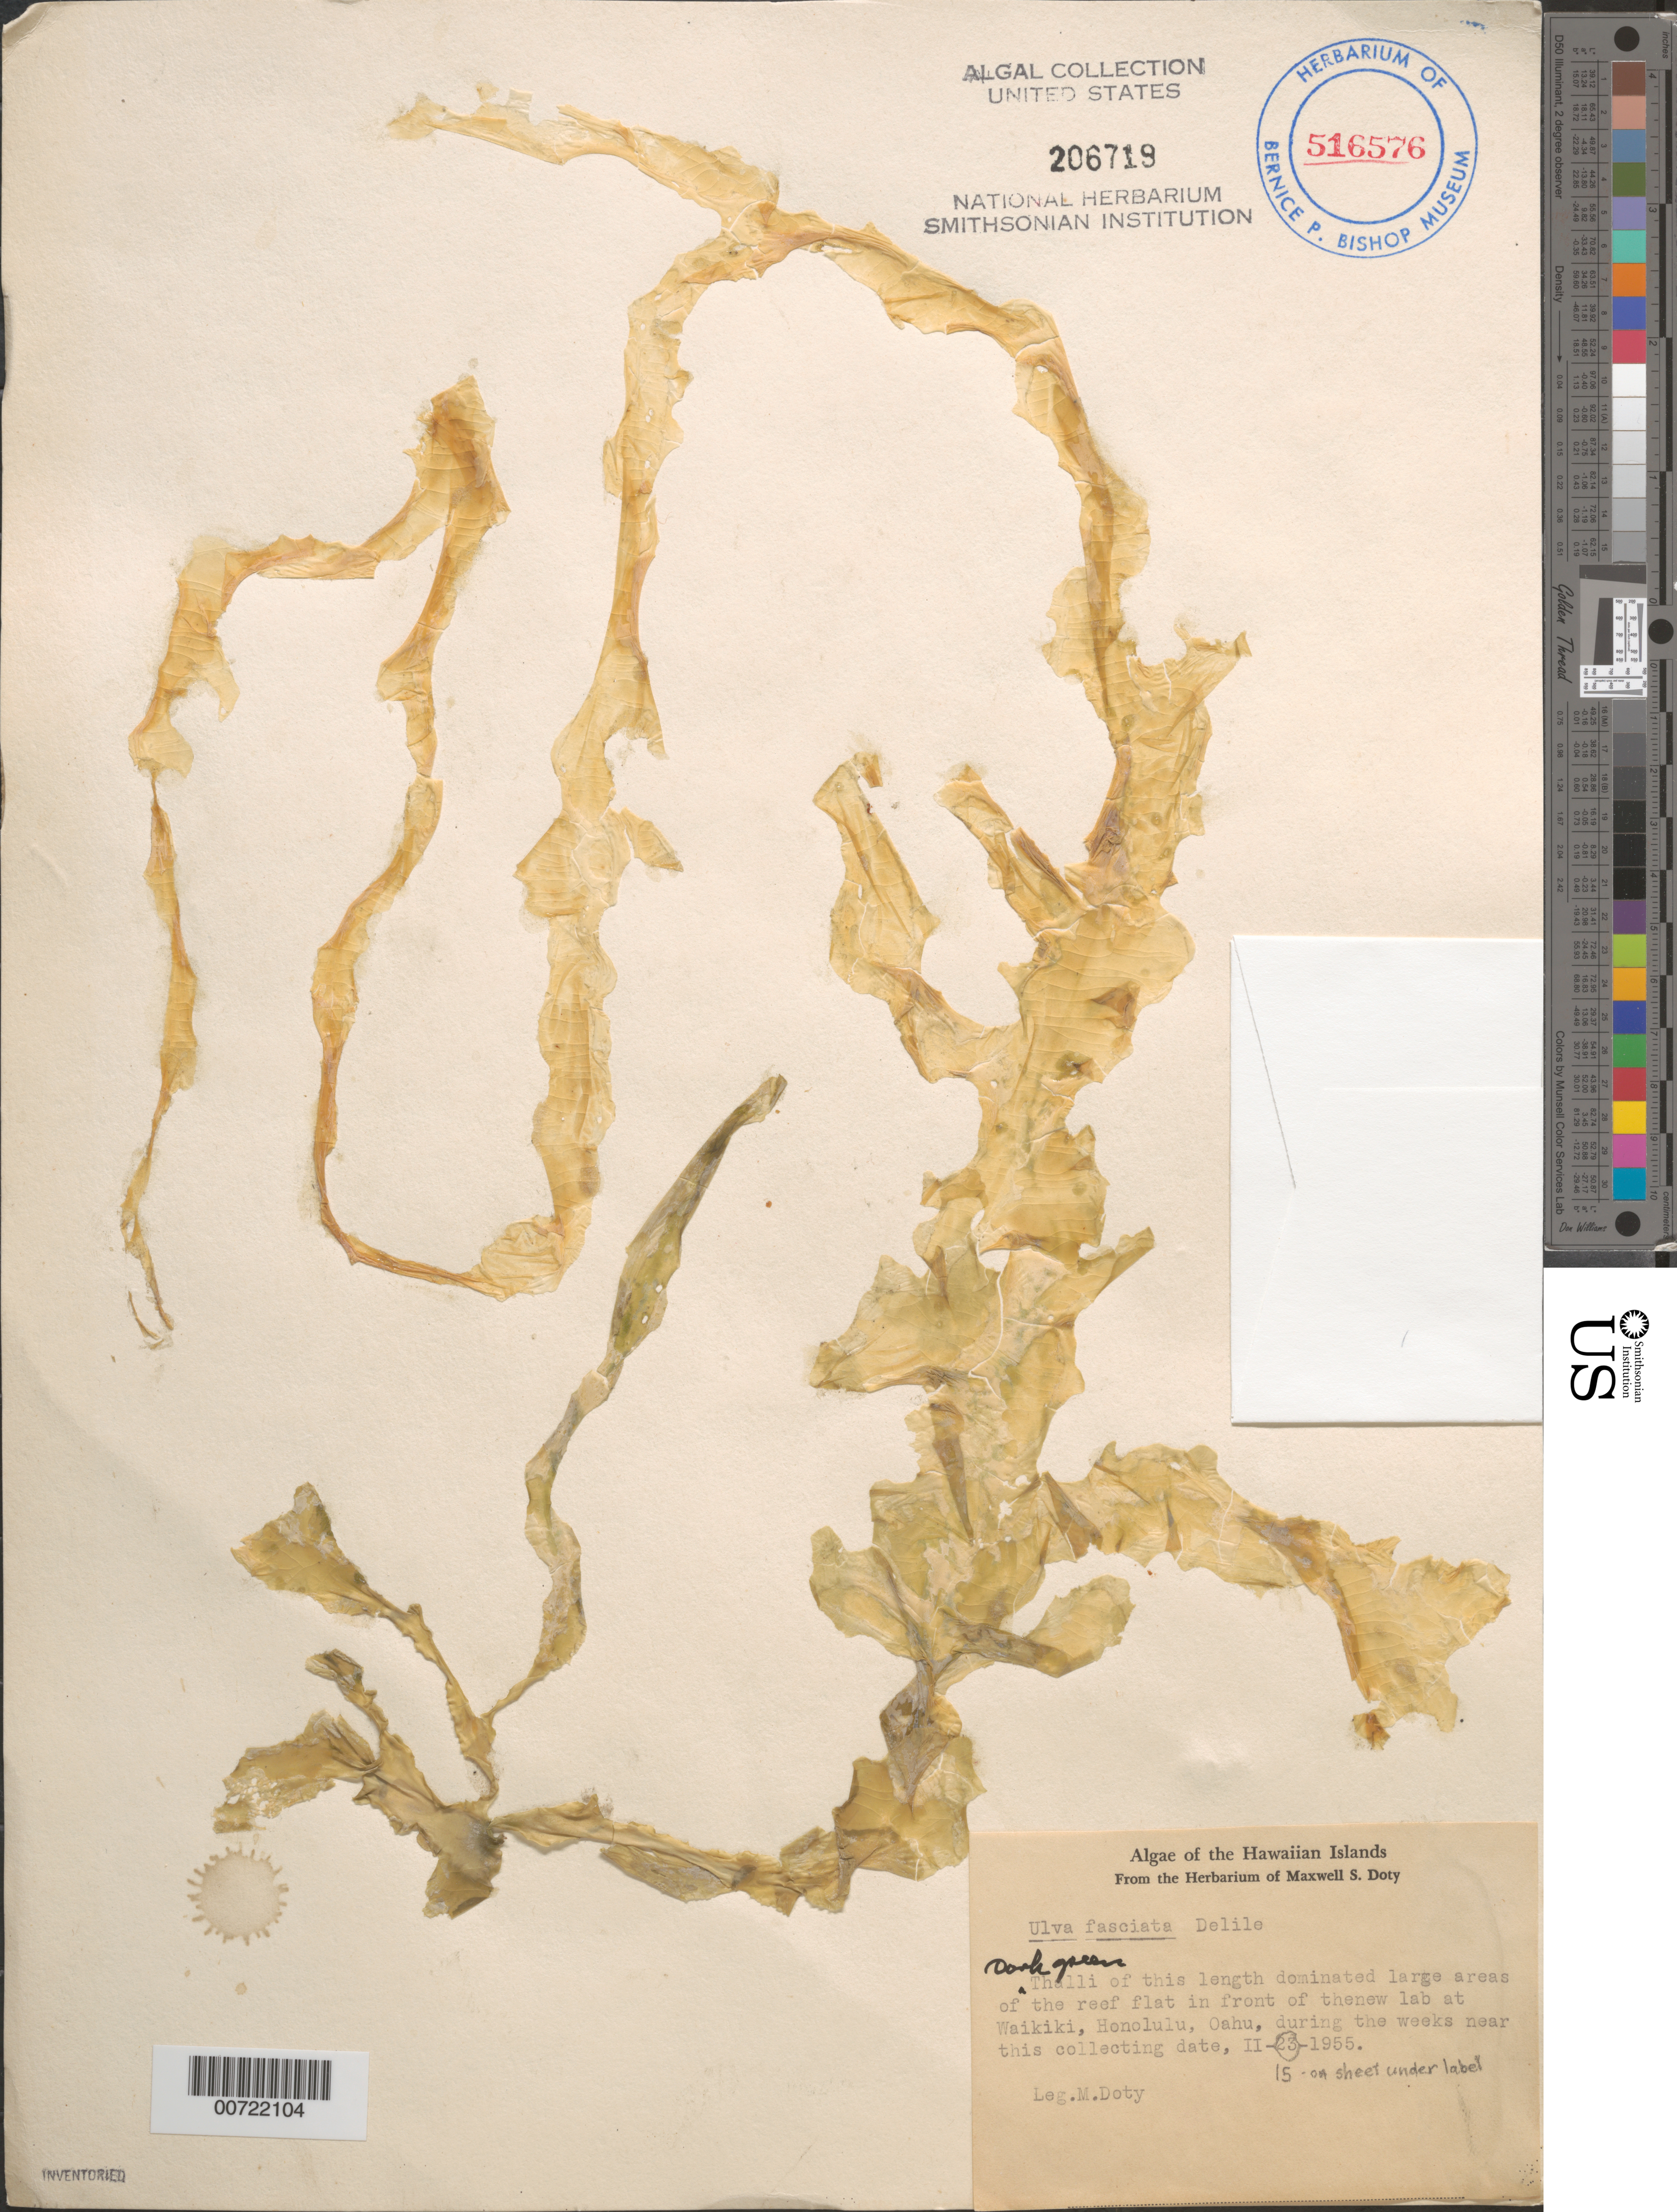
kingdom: Plantae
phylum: Chlorophyta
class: Ulvophyceae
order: Ulvales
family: Ulvaceae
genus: Ulva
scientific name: Ulva lactuca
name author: L.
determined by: Algae name updating Project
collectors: M. S. Doty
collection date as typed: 15 Feb 1955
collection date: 1955-02-15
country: United States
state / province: Hawaii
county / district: Honolulu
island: Oahu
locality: Honolulu, Waikiki Beach laboratory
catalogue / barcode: US 206719